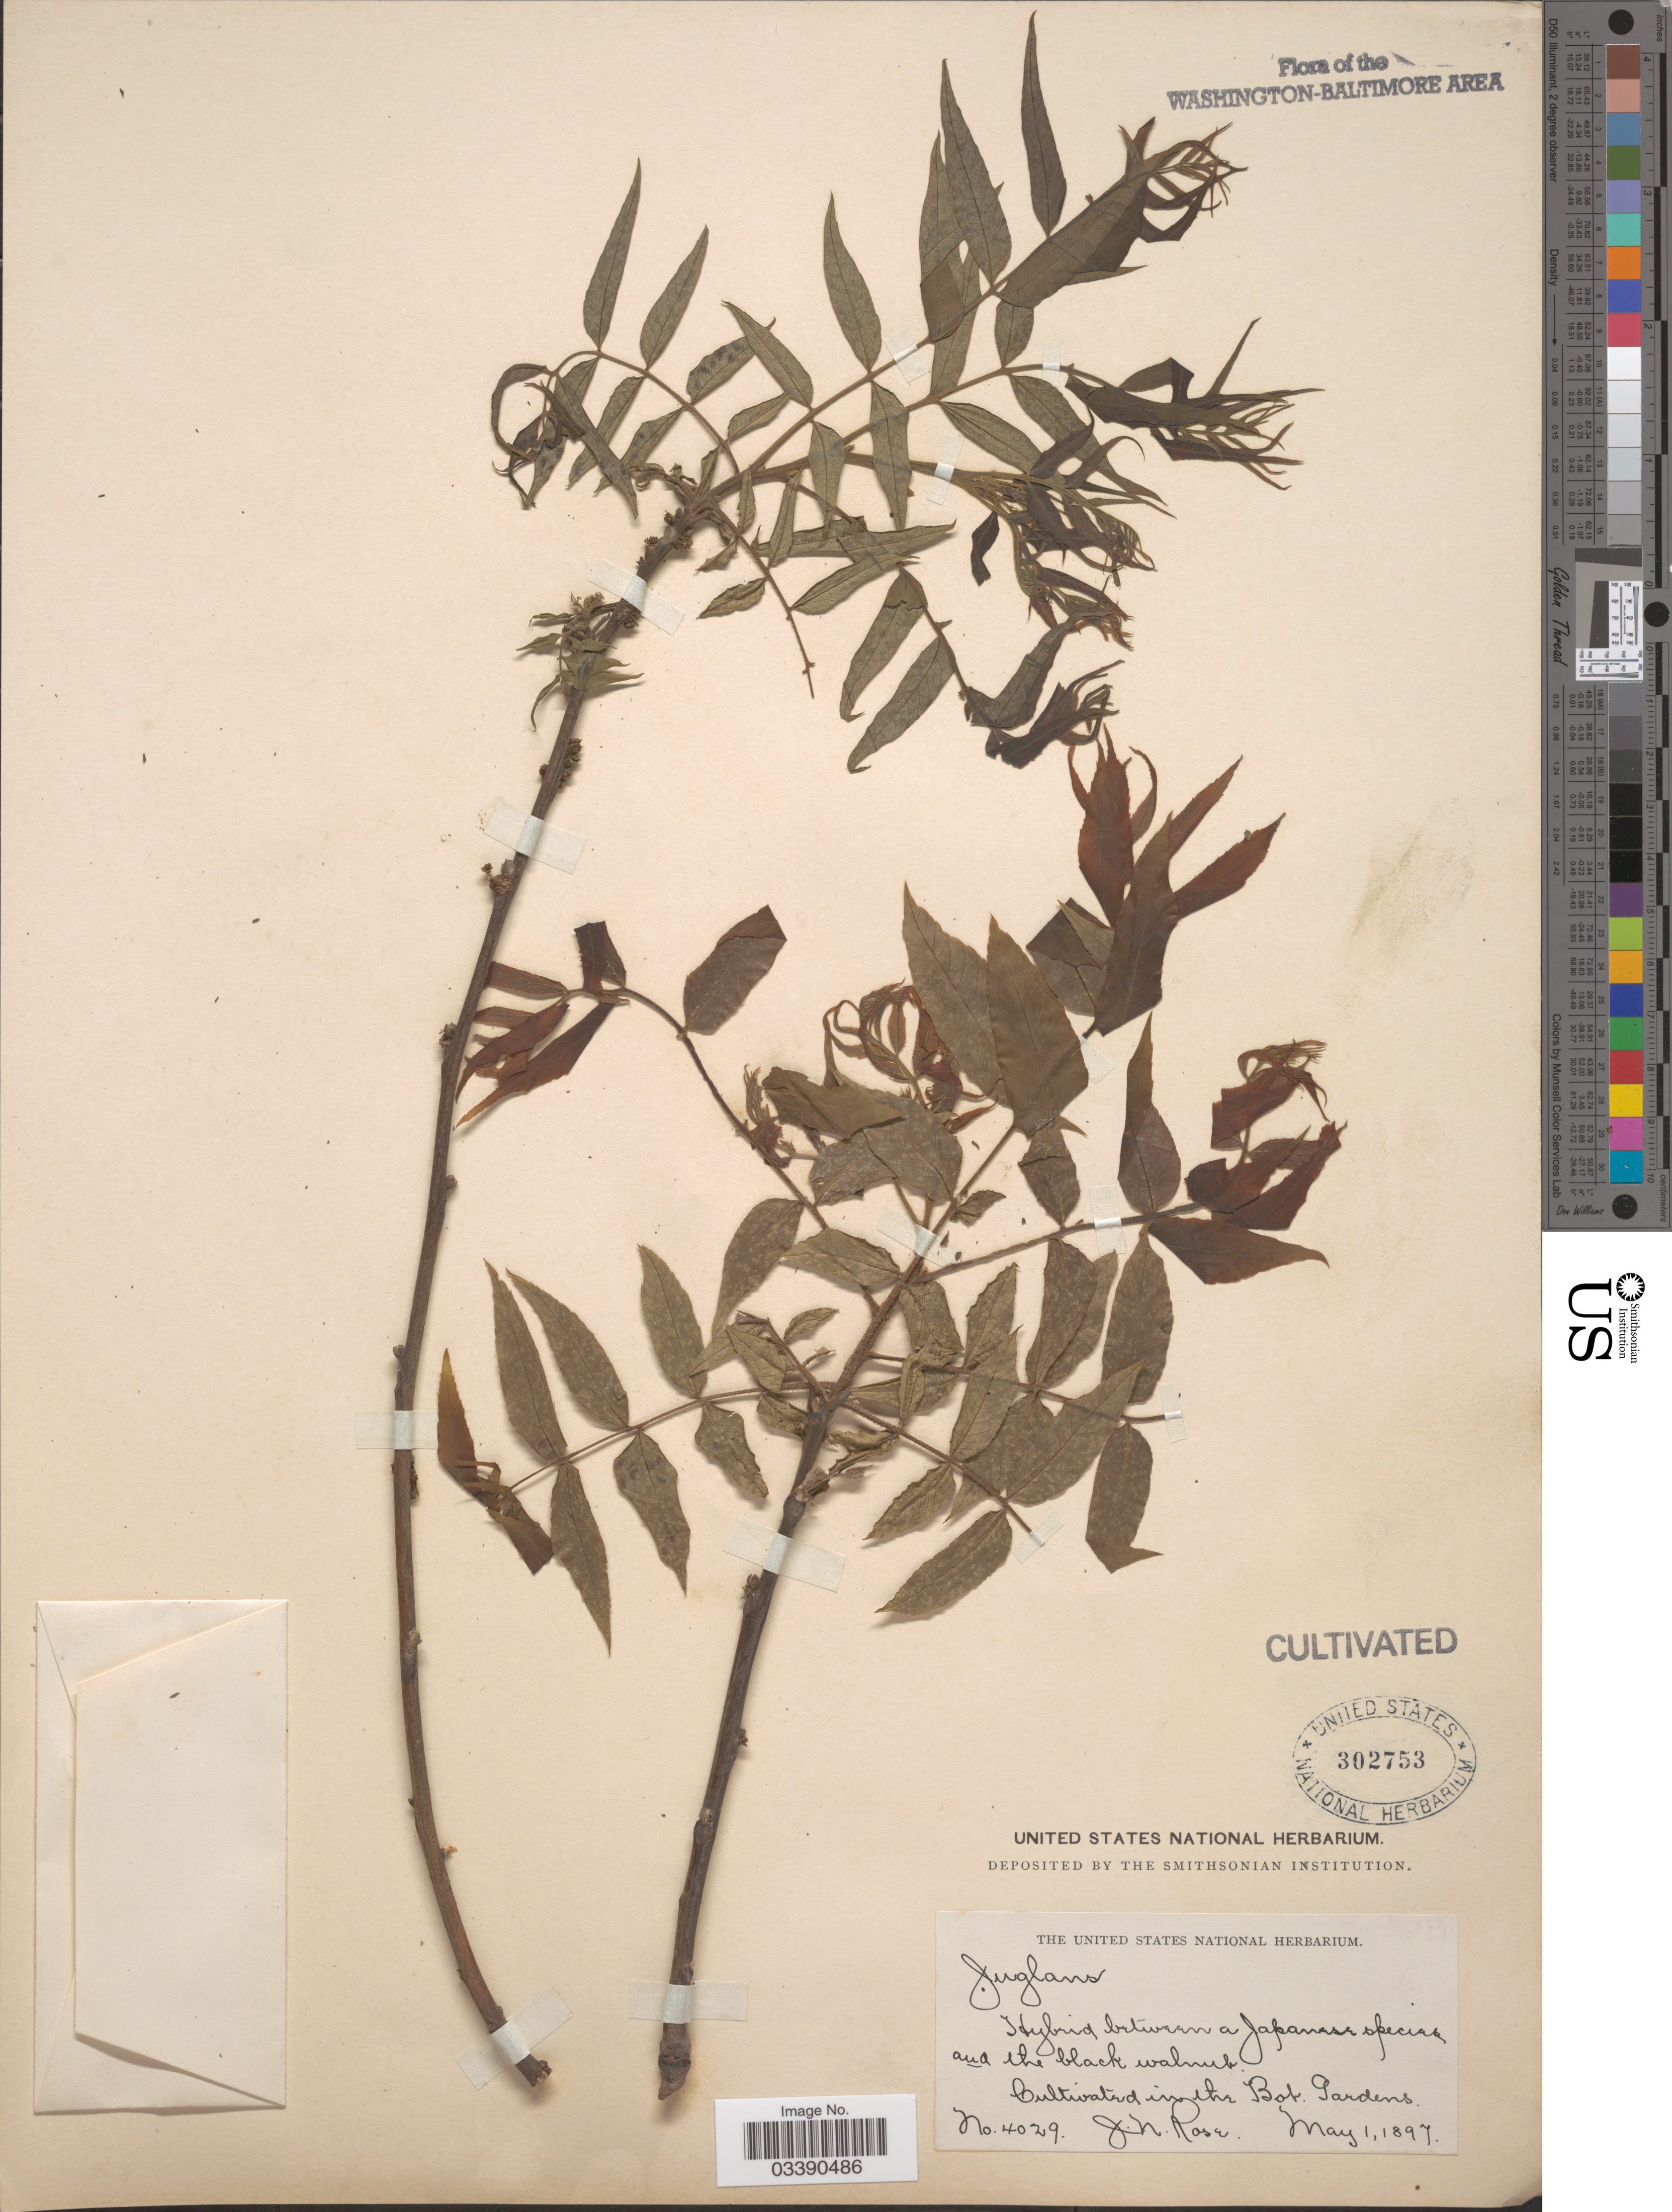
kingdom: Plantae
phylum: Tracheophyta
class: Magnoliopsida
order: Fagales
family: Juglandaceae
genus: Juglans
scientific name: Juglans sp.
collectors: J. N. Rose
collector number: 4029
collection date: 1897-05-01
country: United States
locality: Bot. Gardens.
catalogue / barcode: US 302753